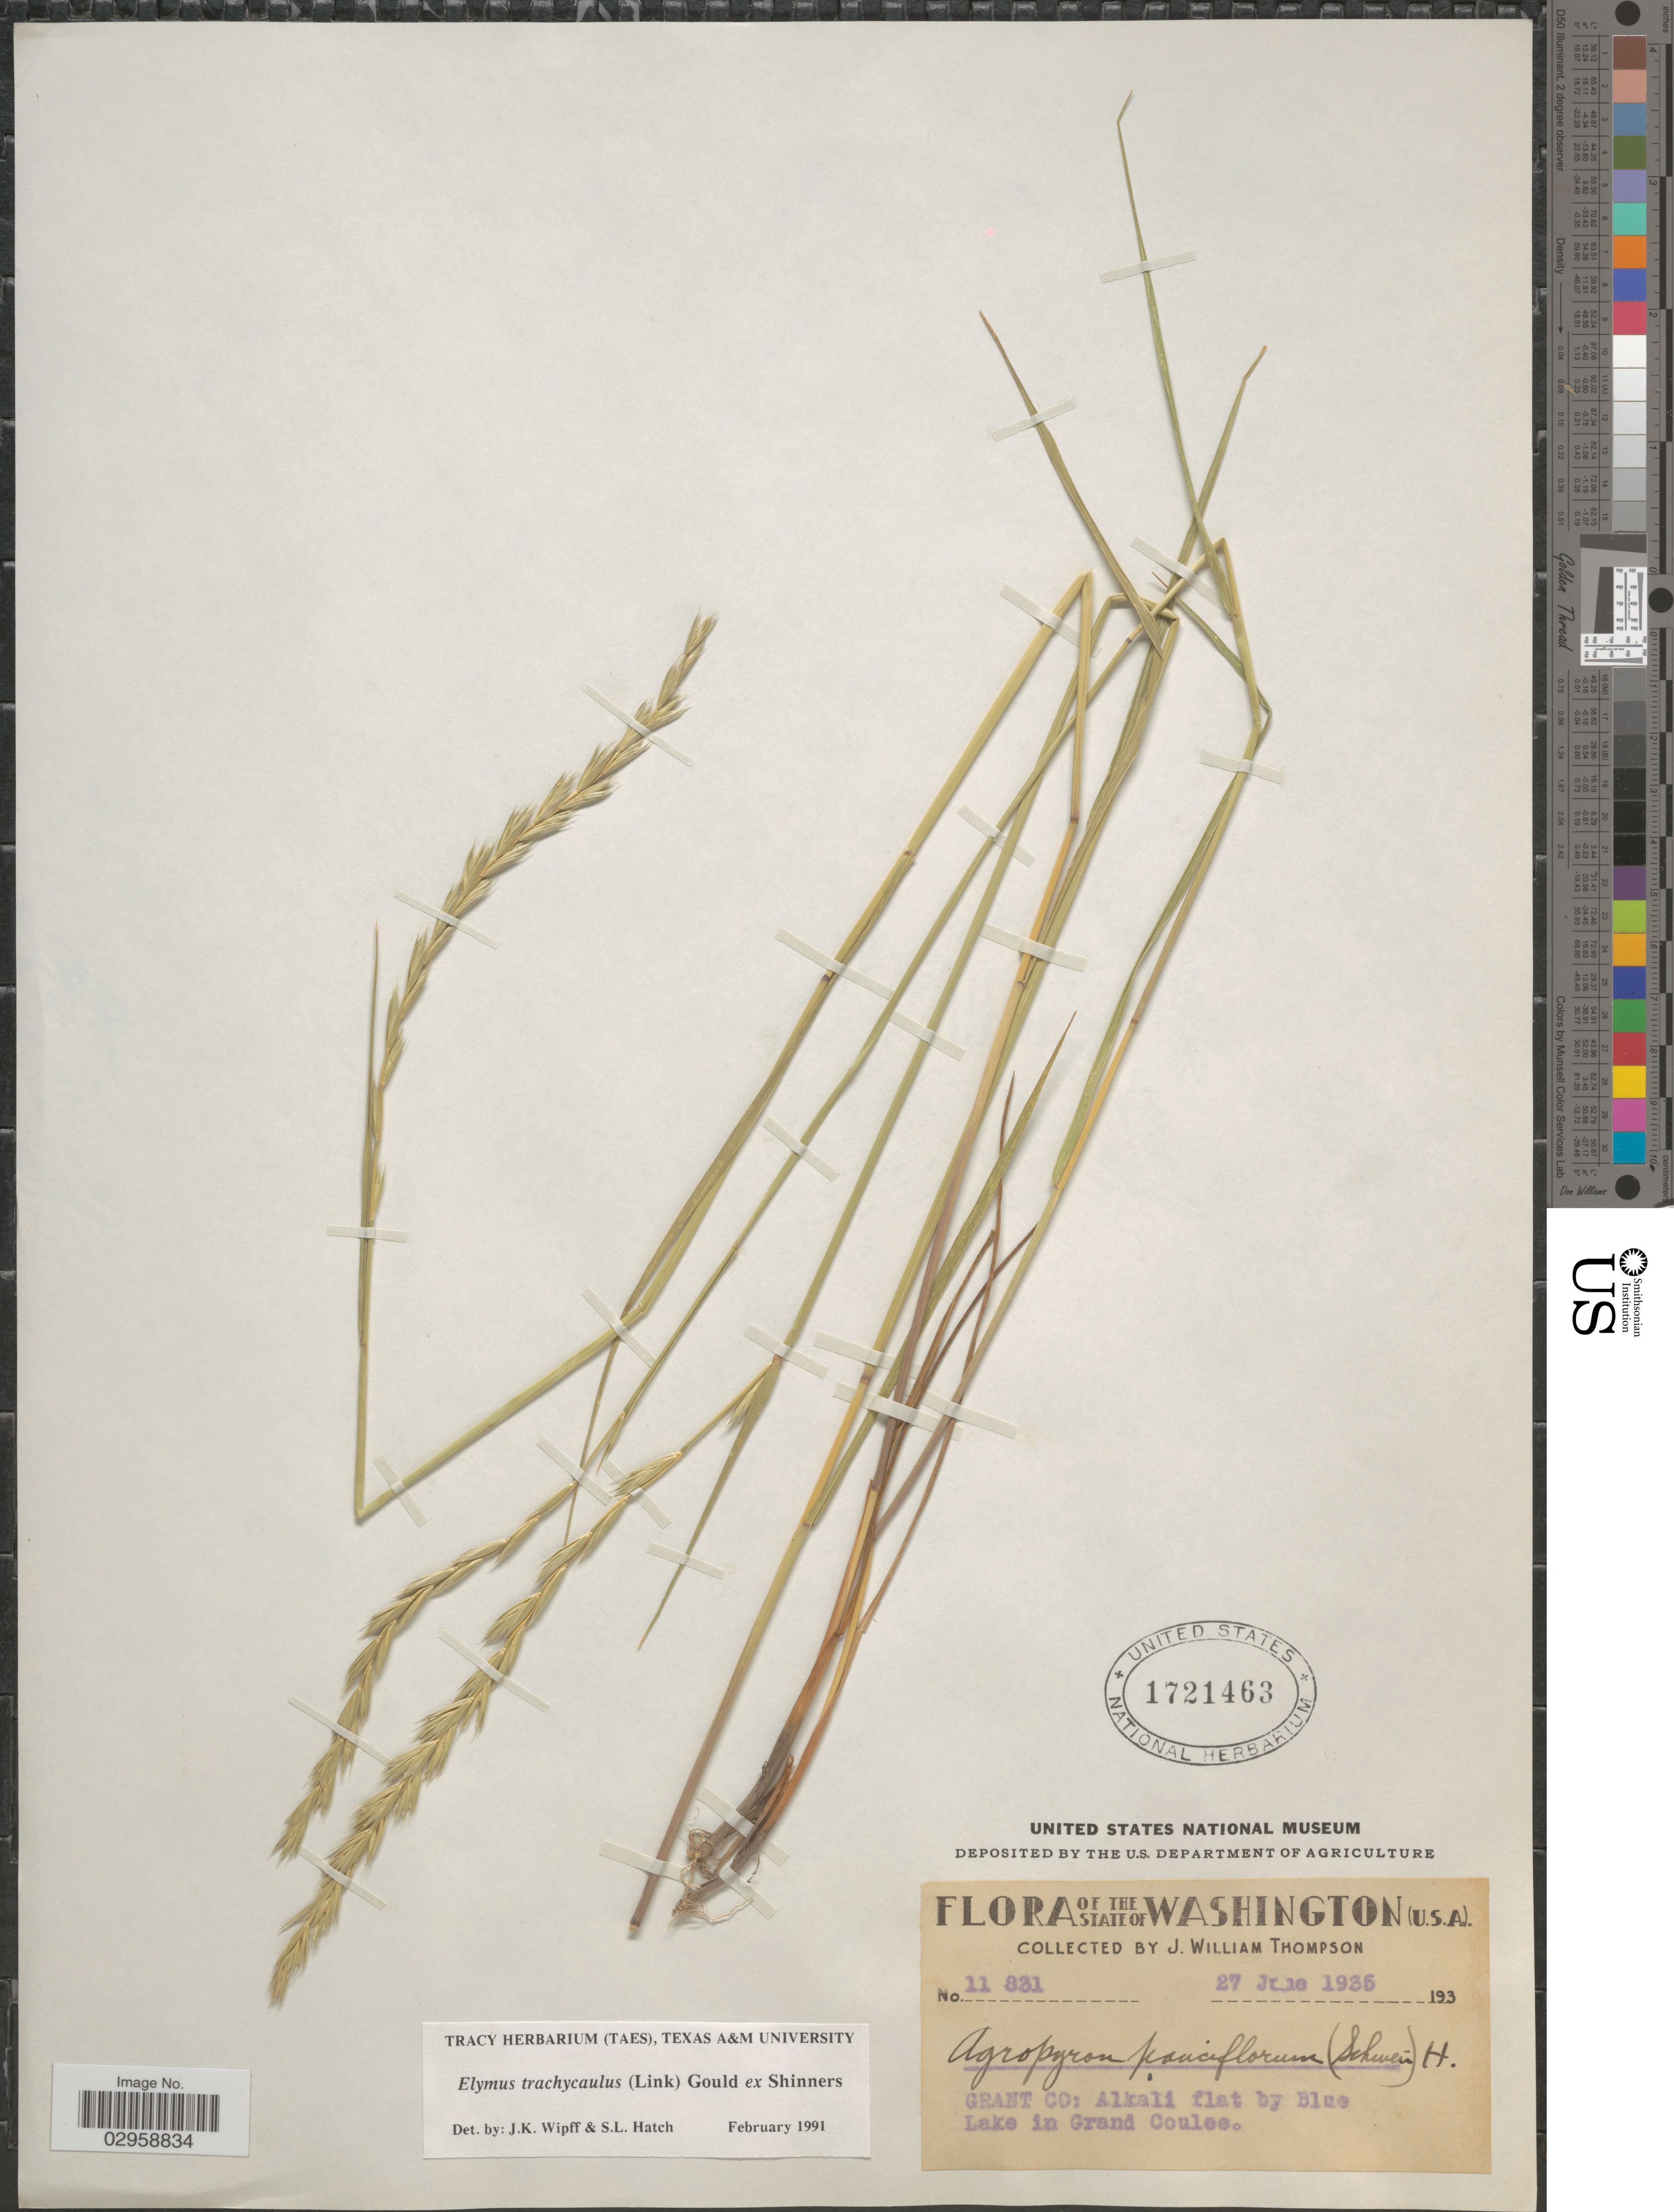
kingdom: Plantae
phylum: Tracheophyta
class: Liliopsida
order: Poales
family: Poaceae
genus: Elymus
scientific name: Elymus trachycaulus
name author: (Link) Gould ex Shinners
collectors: J. W. Thompson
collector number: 11831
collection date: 1936-06-27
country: United States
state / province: Washington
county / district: Grant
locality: Grant Co: Alkali flat by Blue Lake in Grand Coulee.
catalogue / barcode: US 1721463